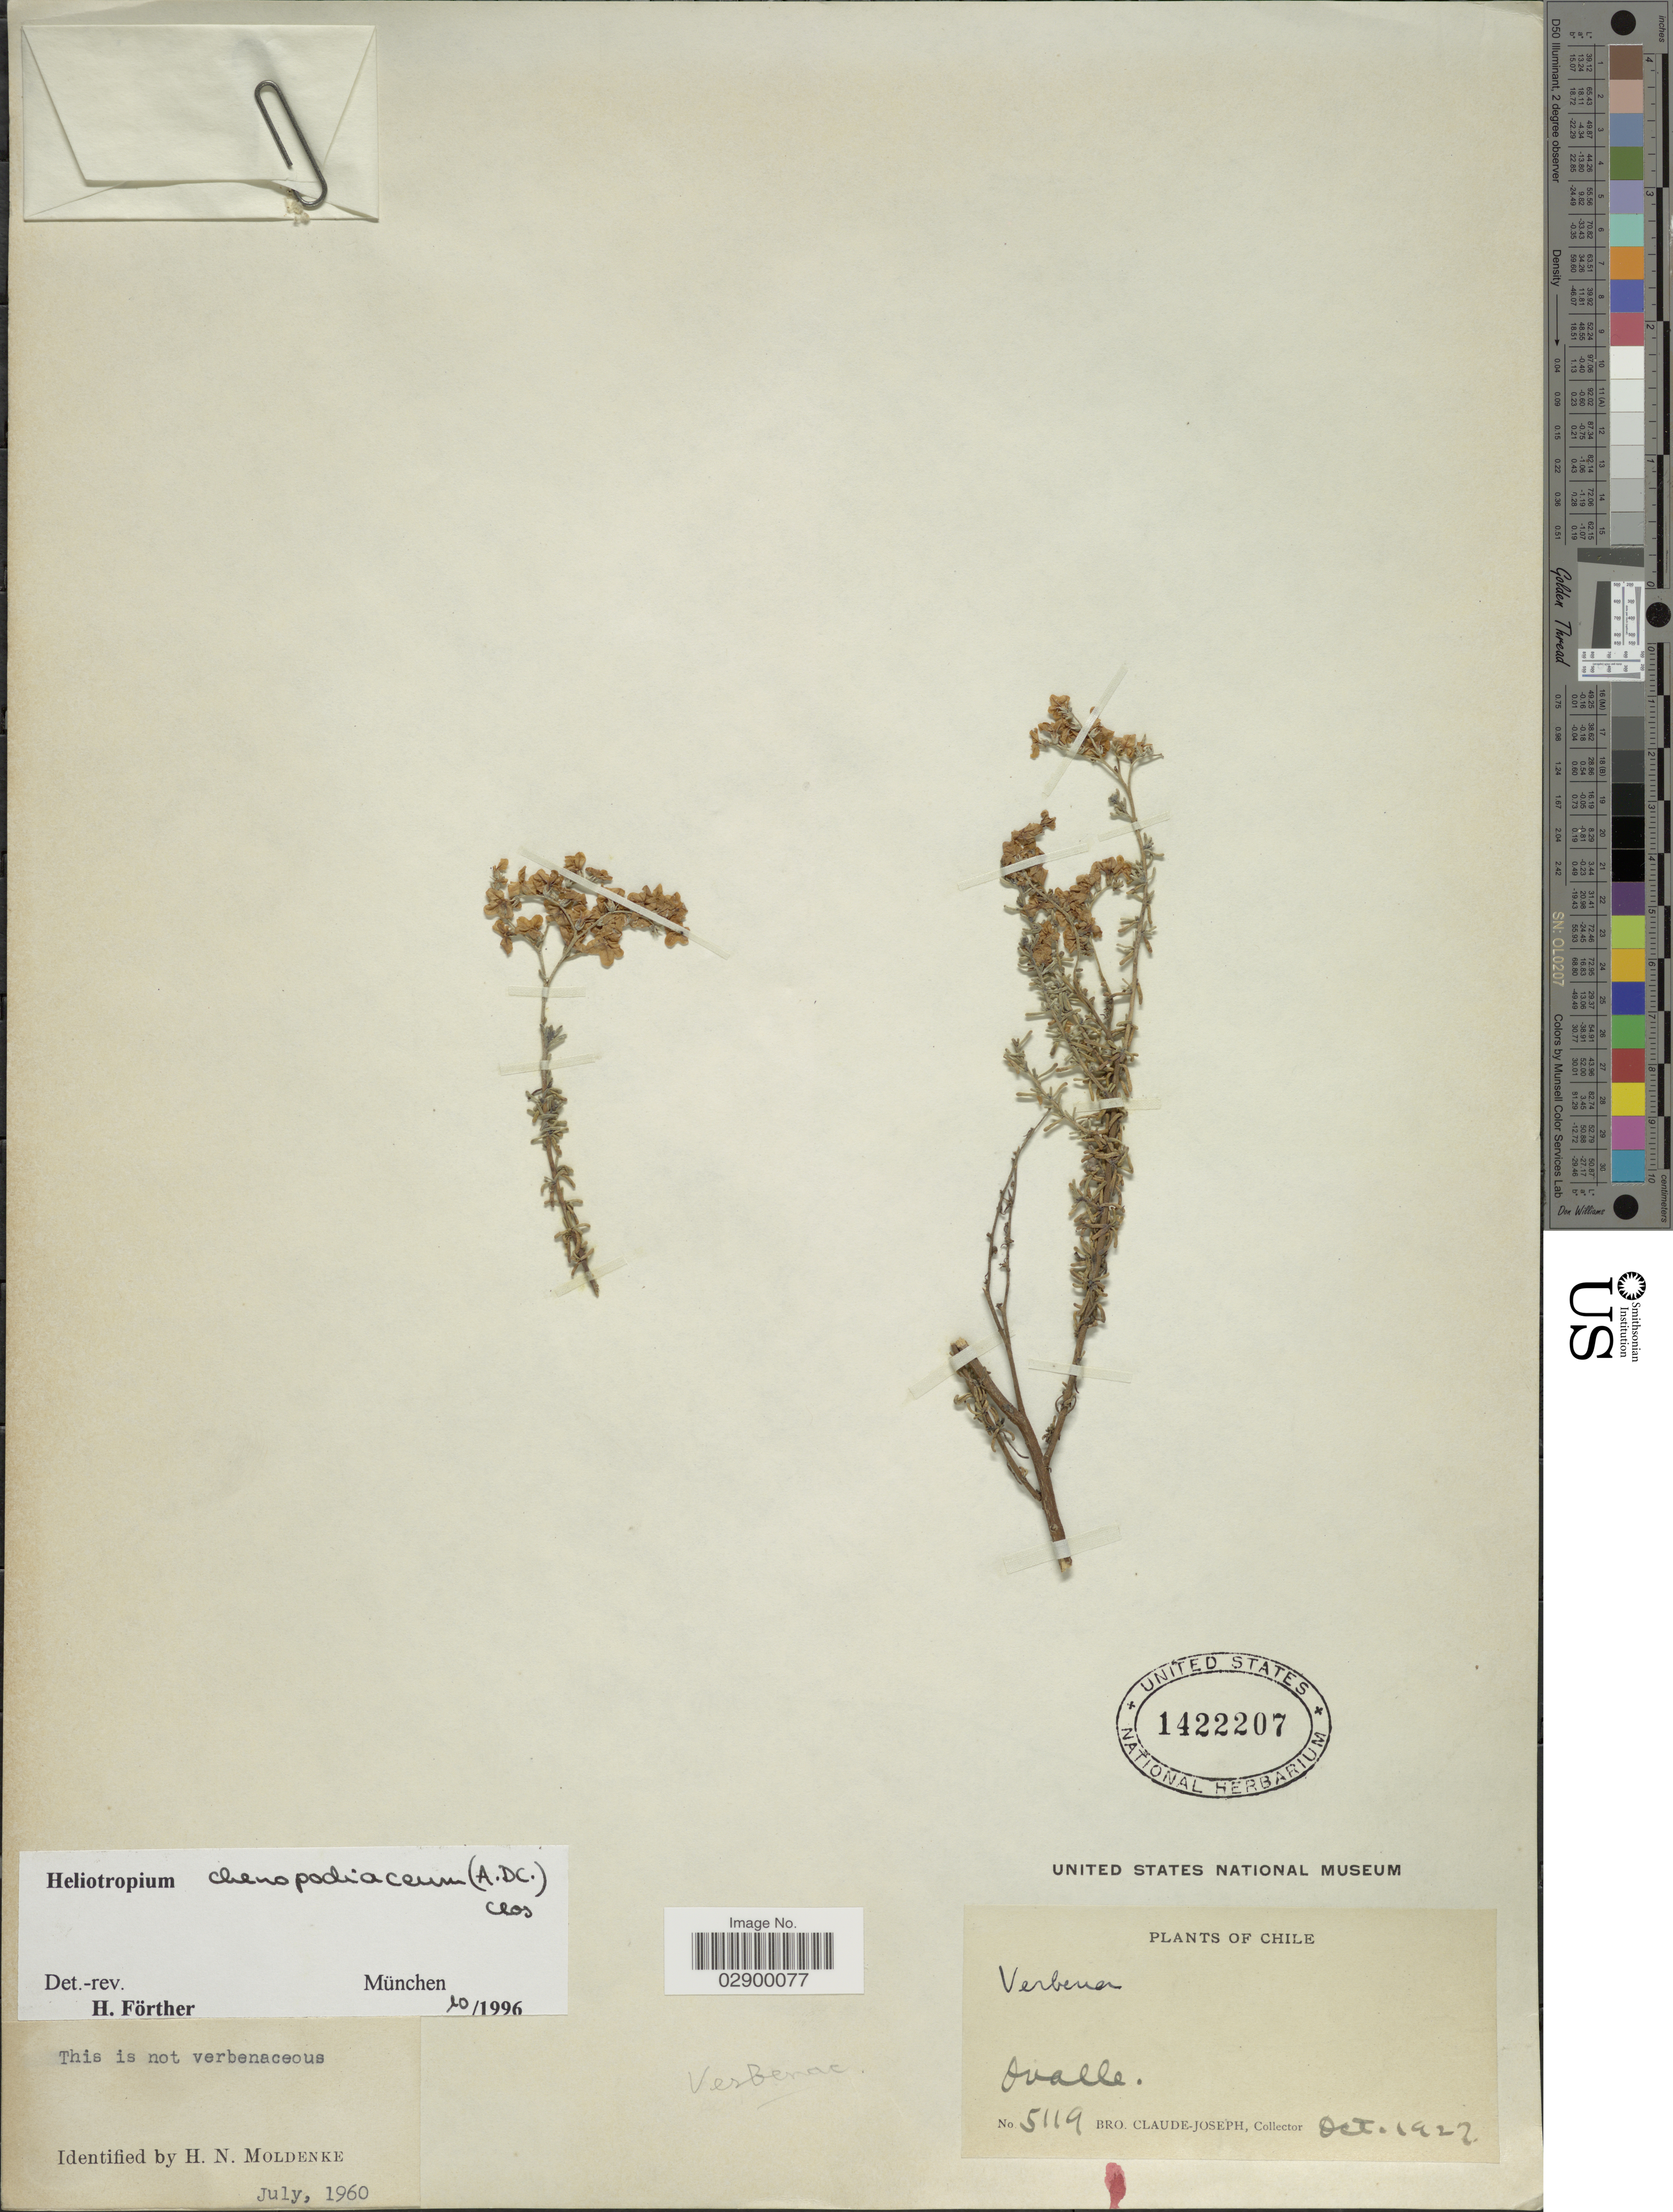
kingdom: Plantae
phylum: Tracheophyta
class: Magnoliopsida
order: Boraginales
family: Heliotropiaceae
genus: Heliotropium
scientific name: Heliotropium chenopodiaceum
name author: (A. DC.) Clos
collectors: Bro. Claude-Joseph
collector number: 5119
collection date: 1927-10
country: Chile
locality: Ovalle.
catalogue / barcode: US 1422207